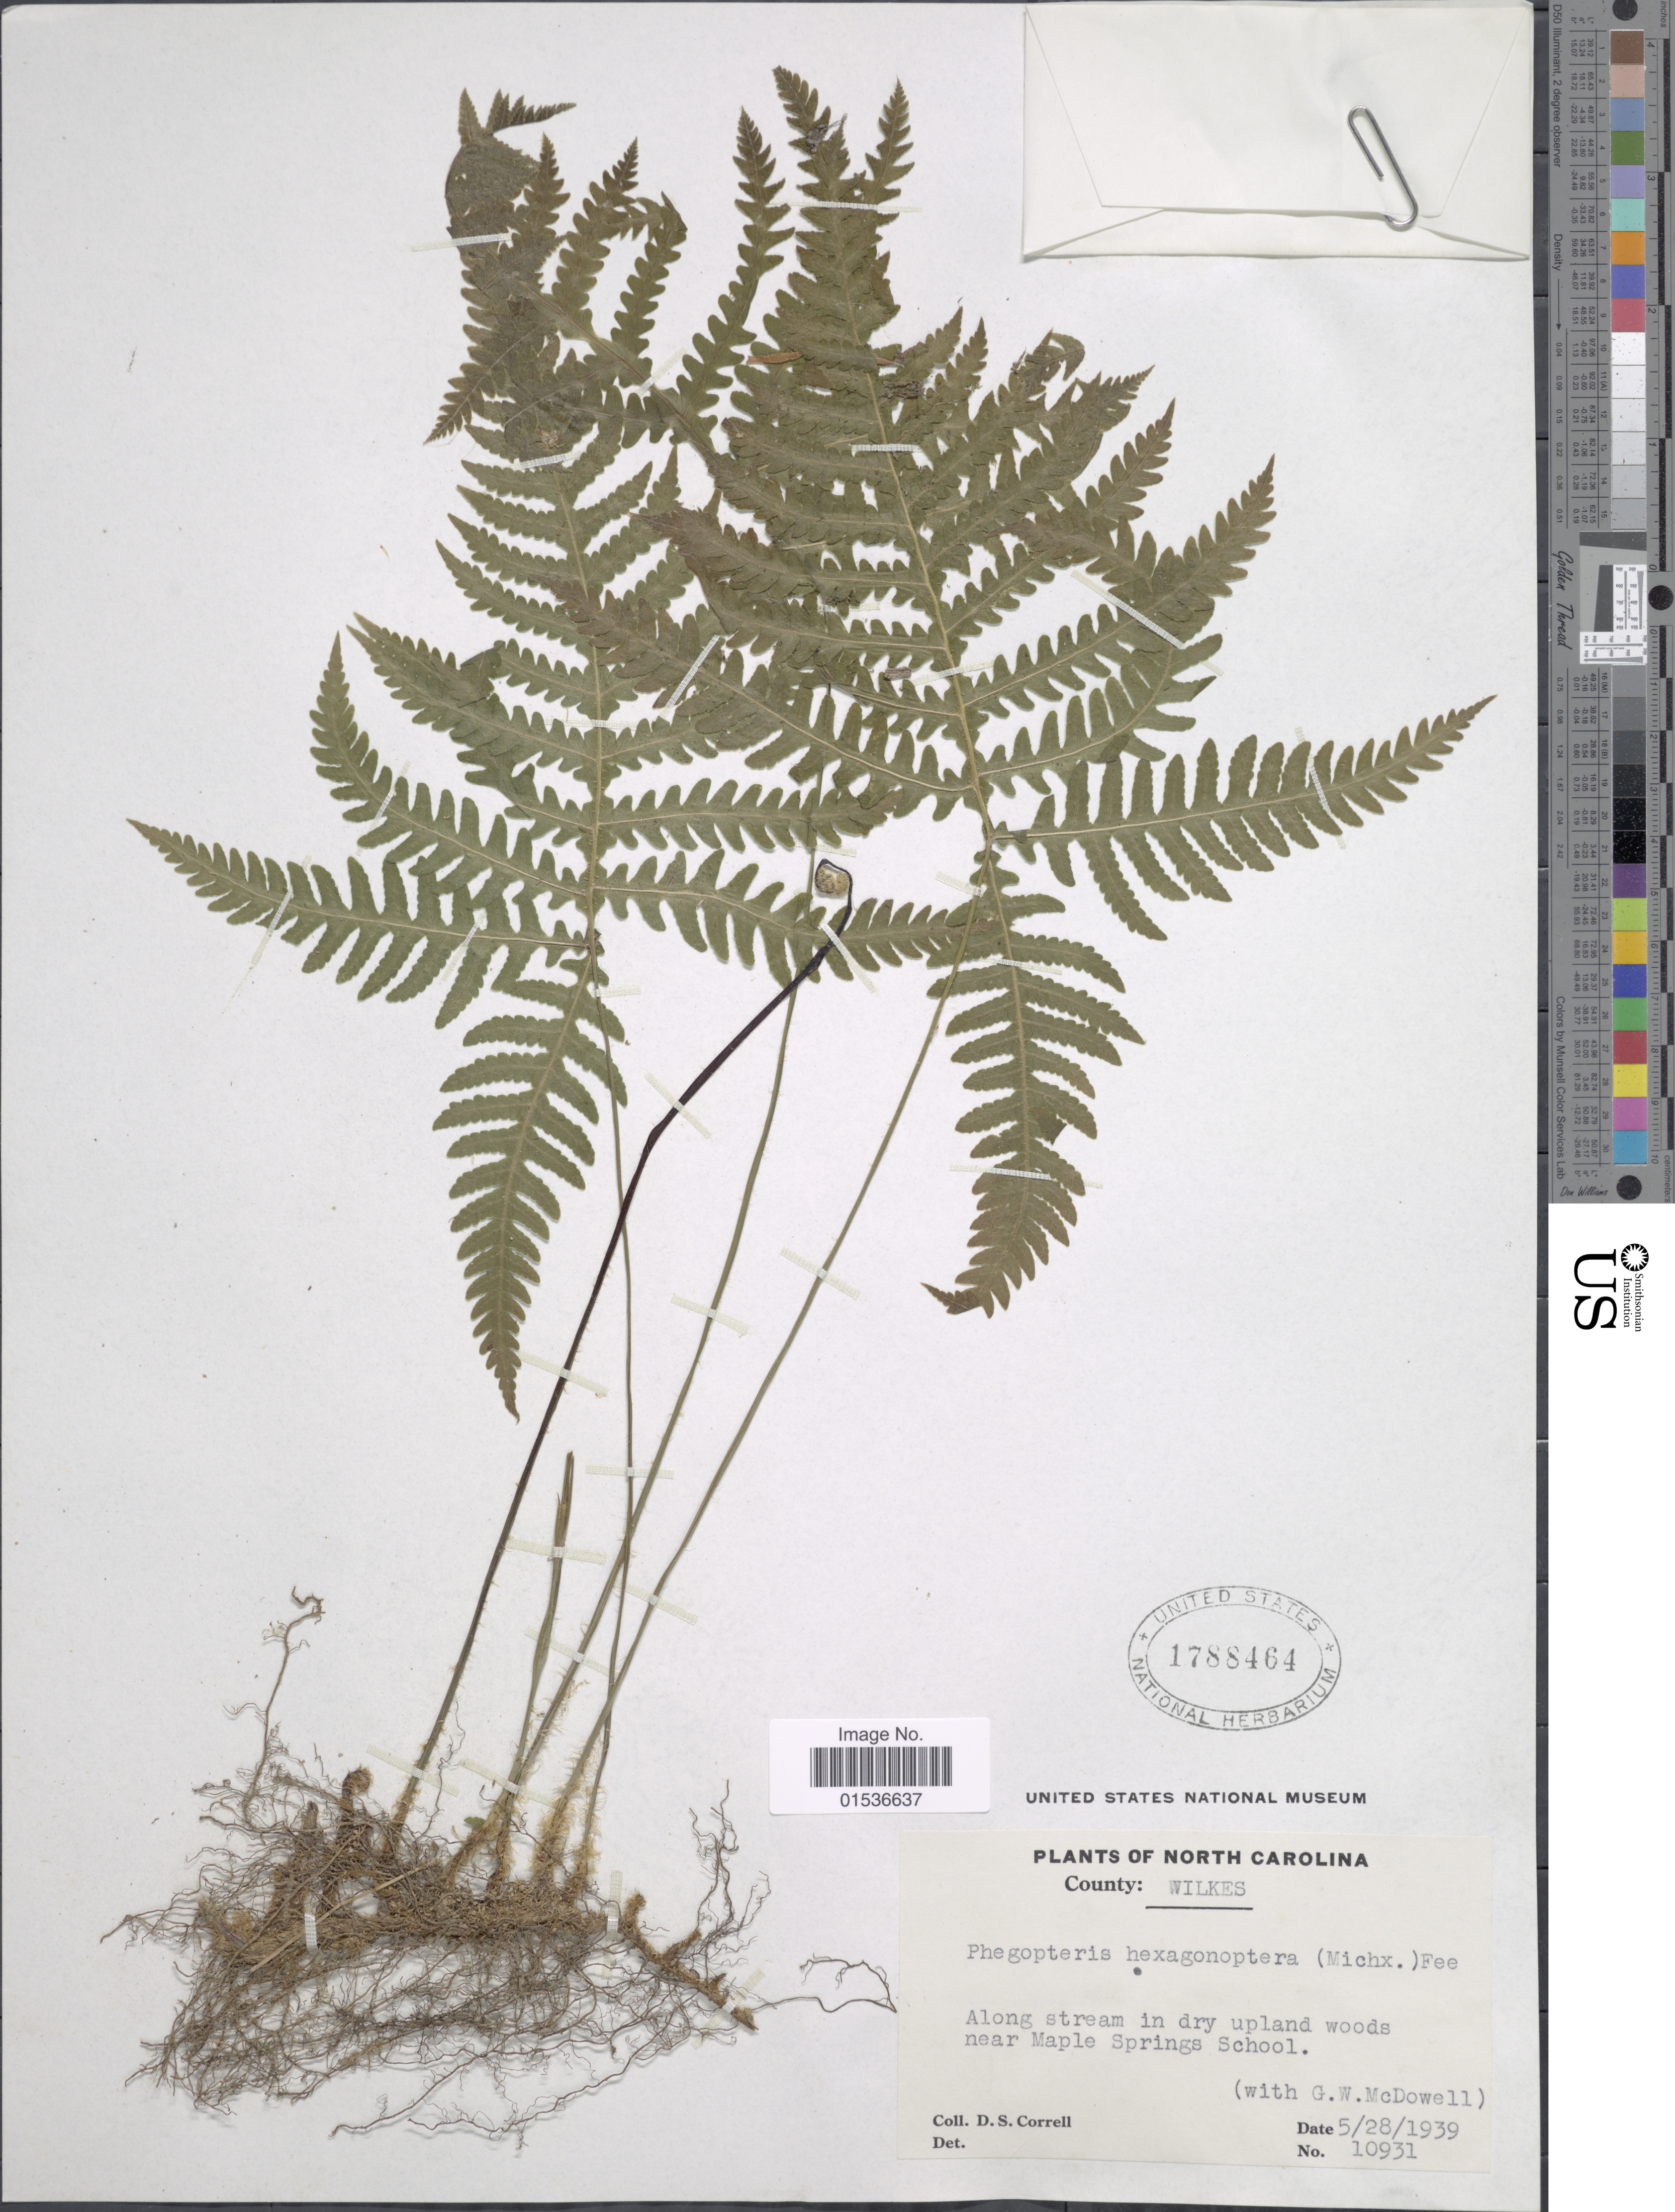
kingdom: Plantae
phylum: Tracheophyta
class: Polypodiopsida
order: Polypodiales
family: Thelypteridaceae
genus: Phegopteris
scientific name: Phegopteris hexagonoptera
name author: (Michx.) Fée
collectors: D. S. Correll & G. McDowell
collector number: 10931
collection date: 1939-05-28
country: United States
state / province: North Carolina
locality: North Carolina. County: Wilkes. Along stream in dry upland woods near Maple Springs School.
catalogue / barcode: US 1788464